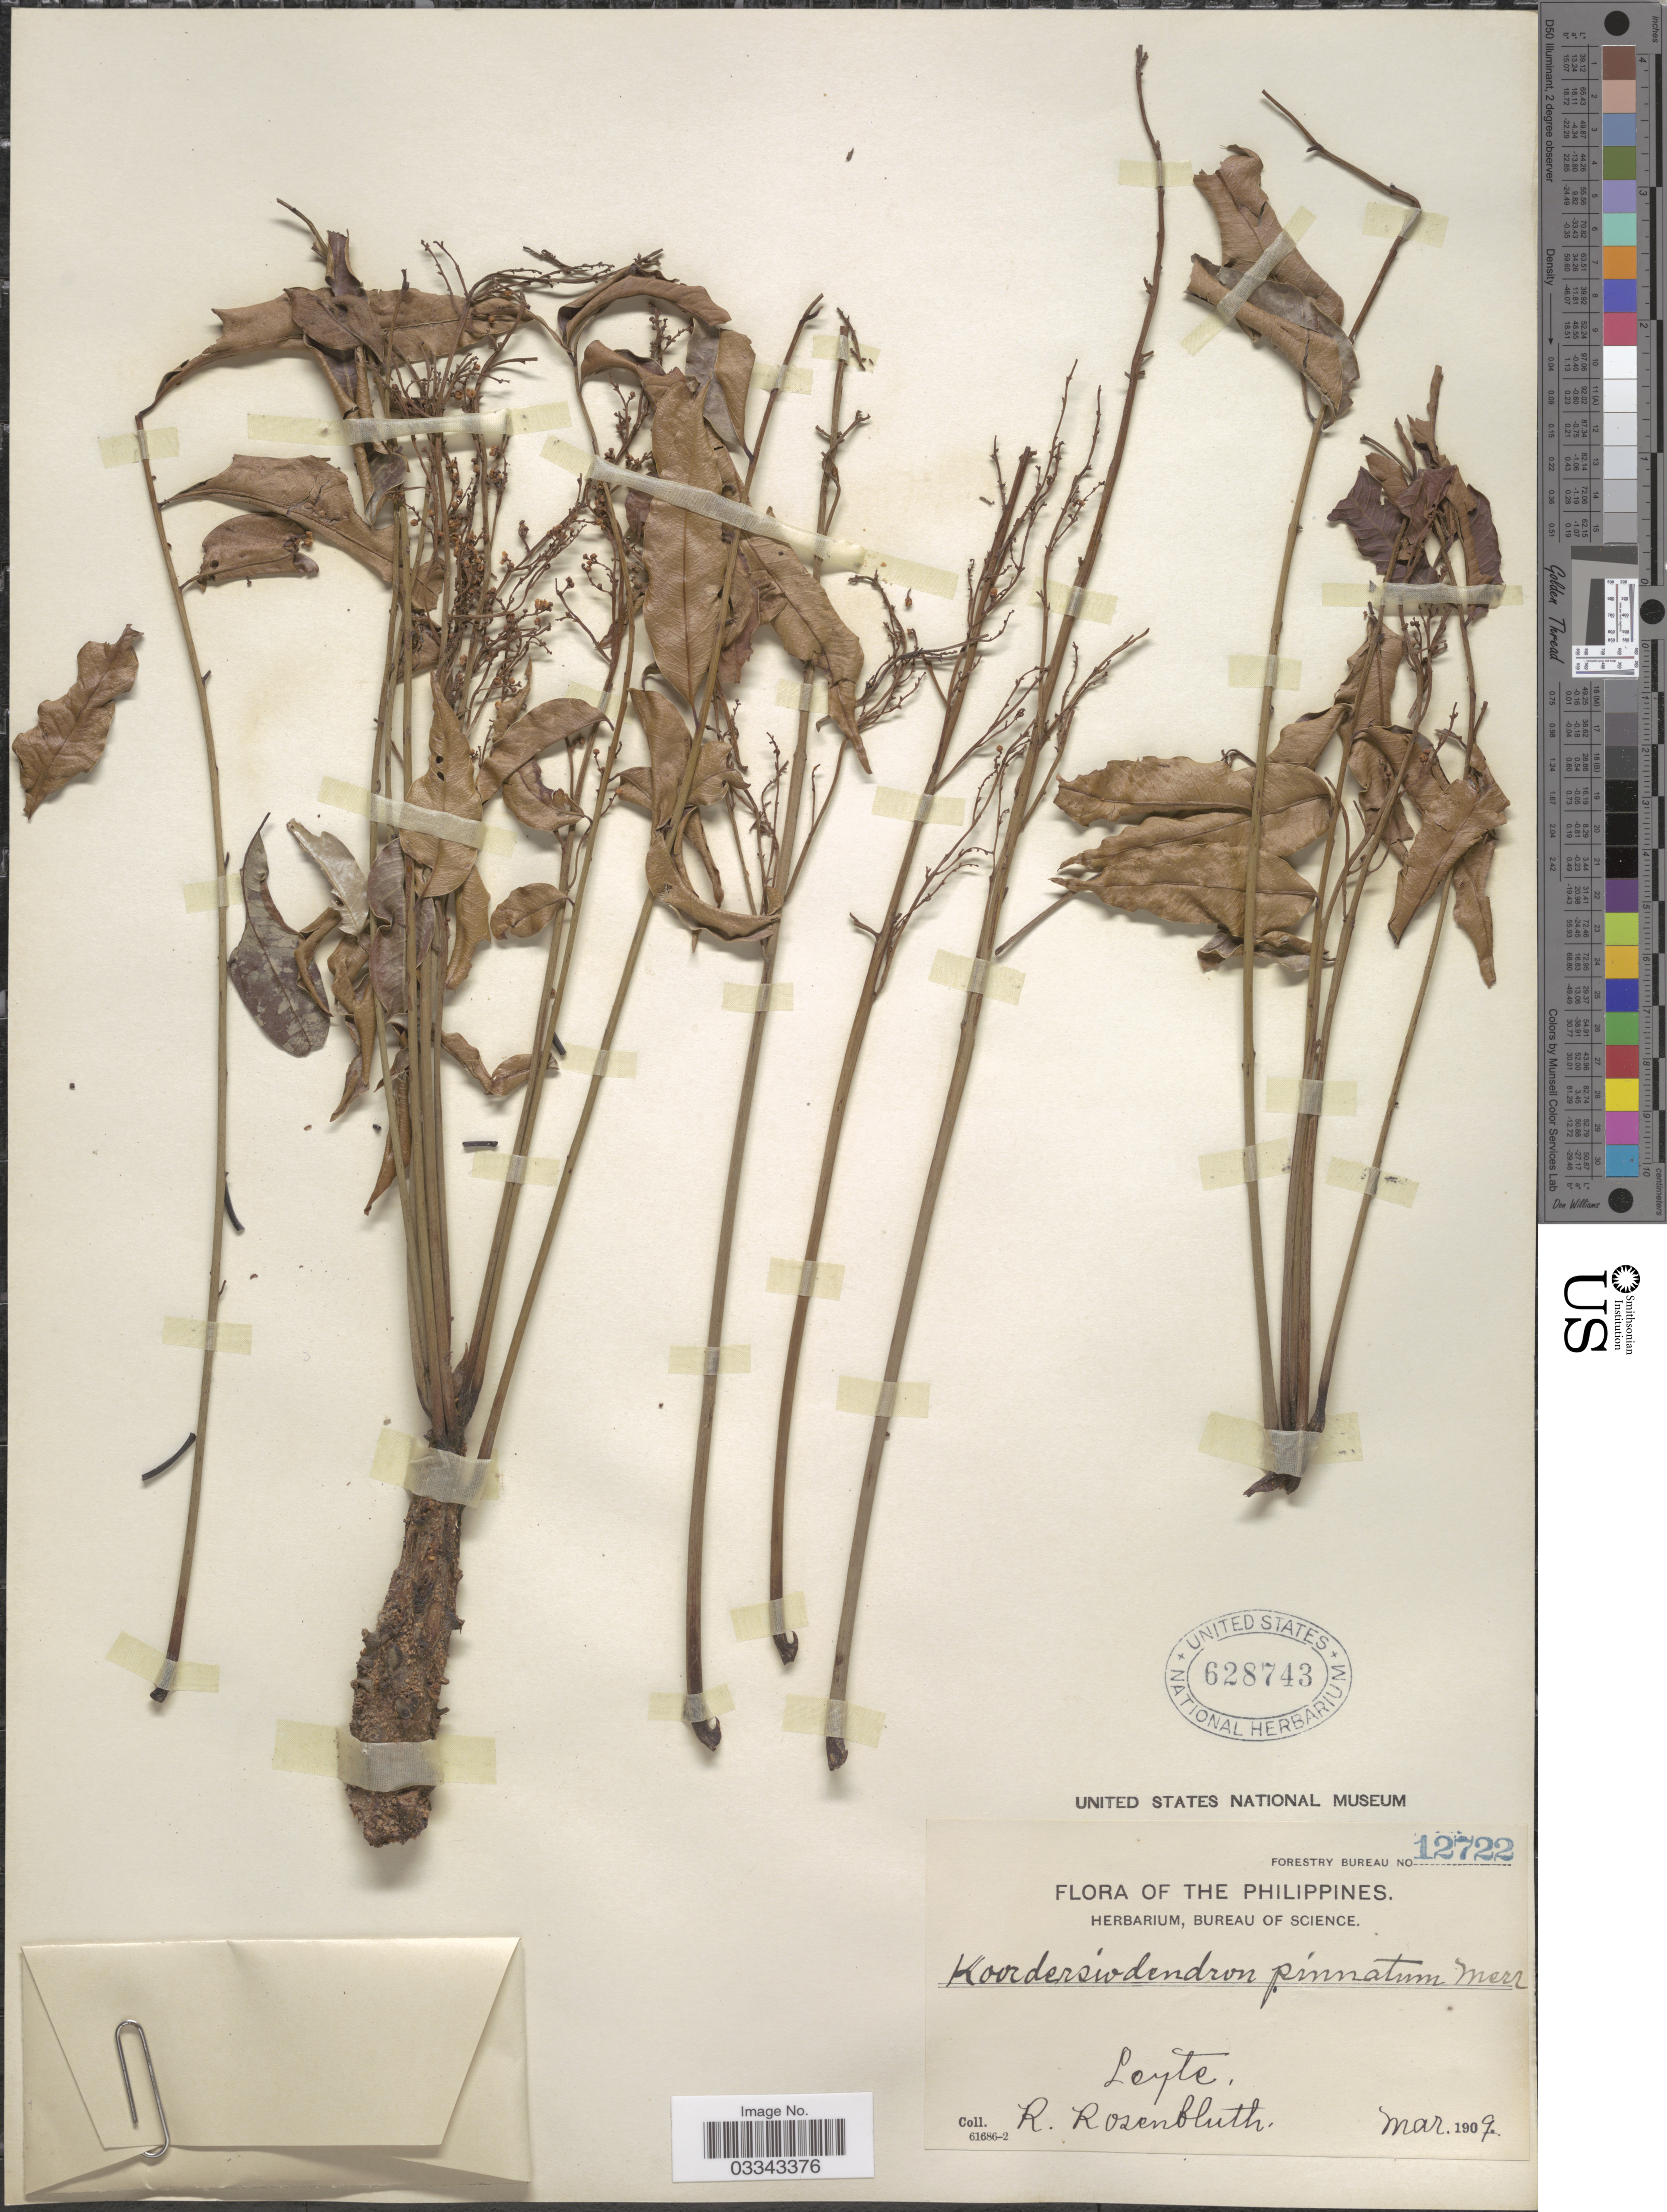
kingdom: Plantae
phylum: Tracheophyta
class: Magnoliopsida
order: Sapindales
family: Anacardiaceae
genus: Koordersiodendron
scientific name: Koordersiodendron pinnatum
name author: (Blanco) Merr.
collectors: R. Rosenbluth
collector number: Forestry Bureau 12722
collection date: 1909-03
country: Philippines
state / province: Eastern Visayas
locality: Leyte.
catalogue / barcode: US 628743